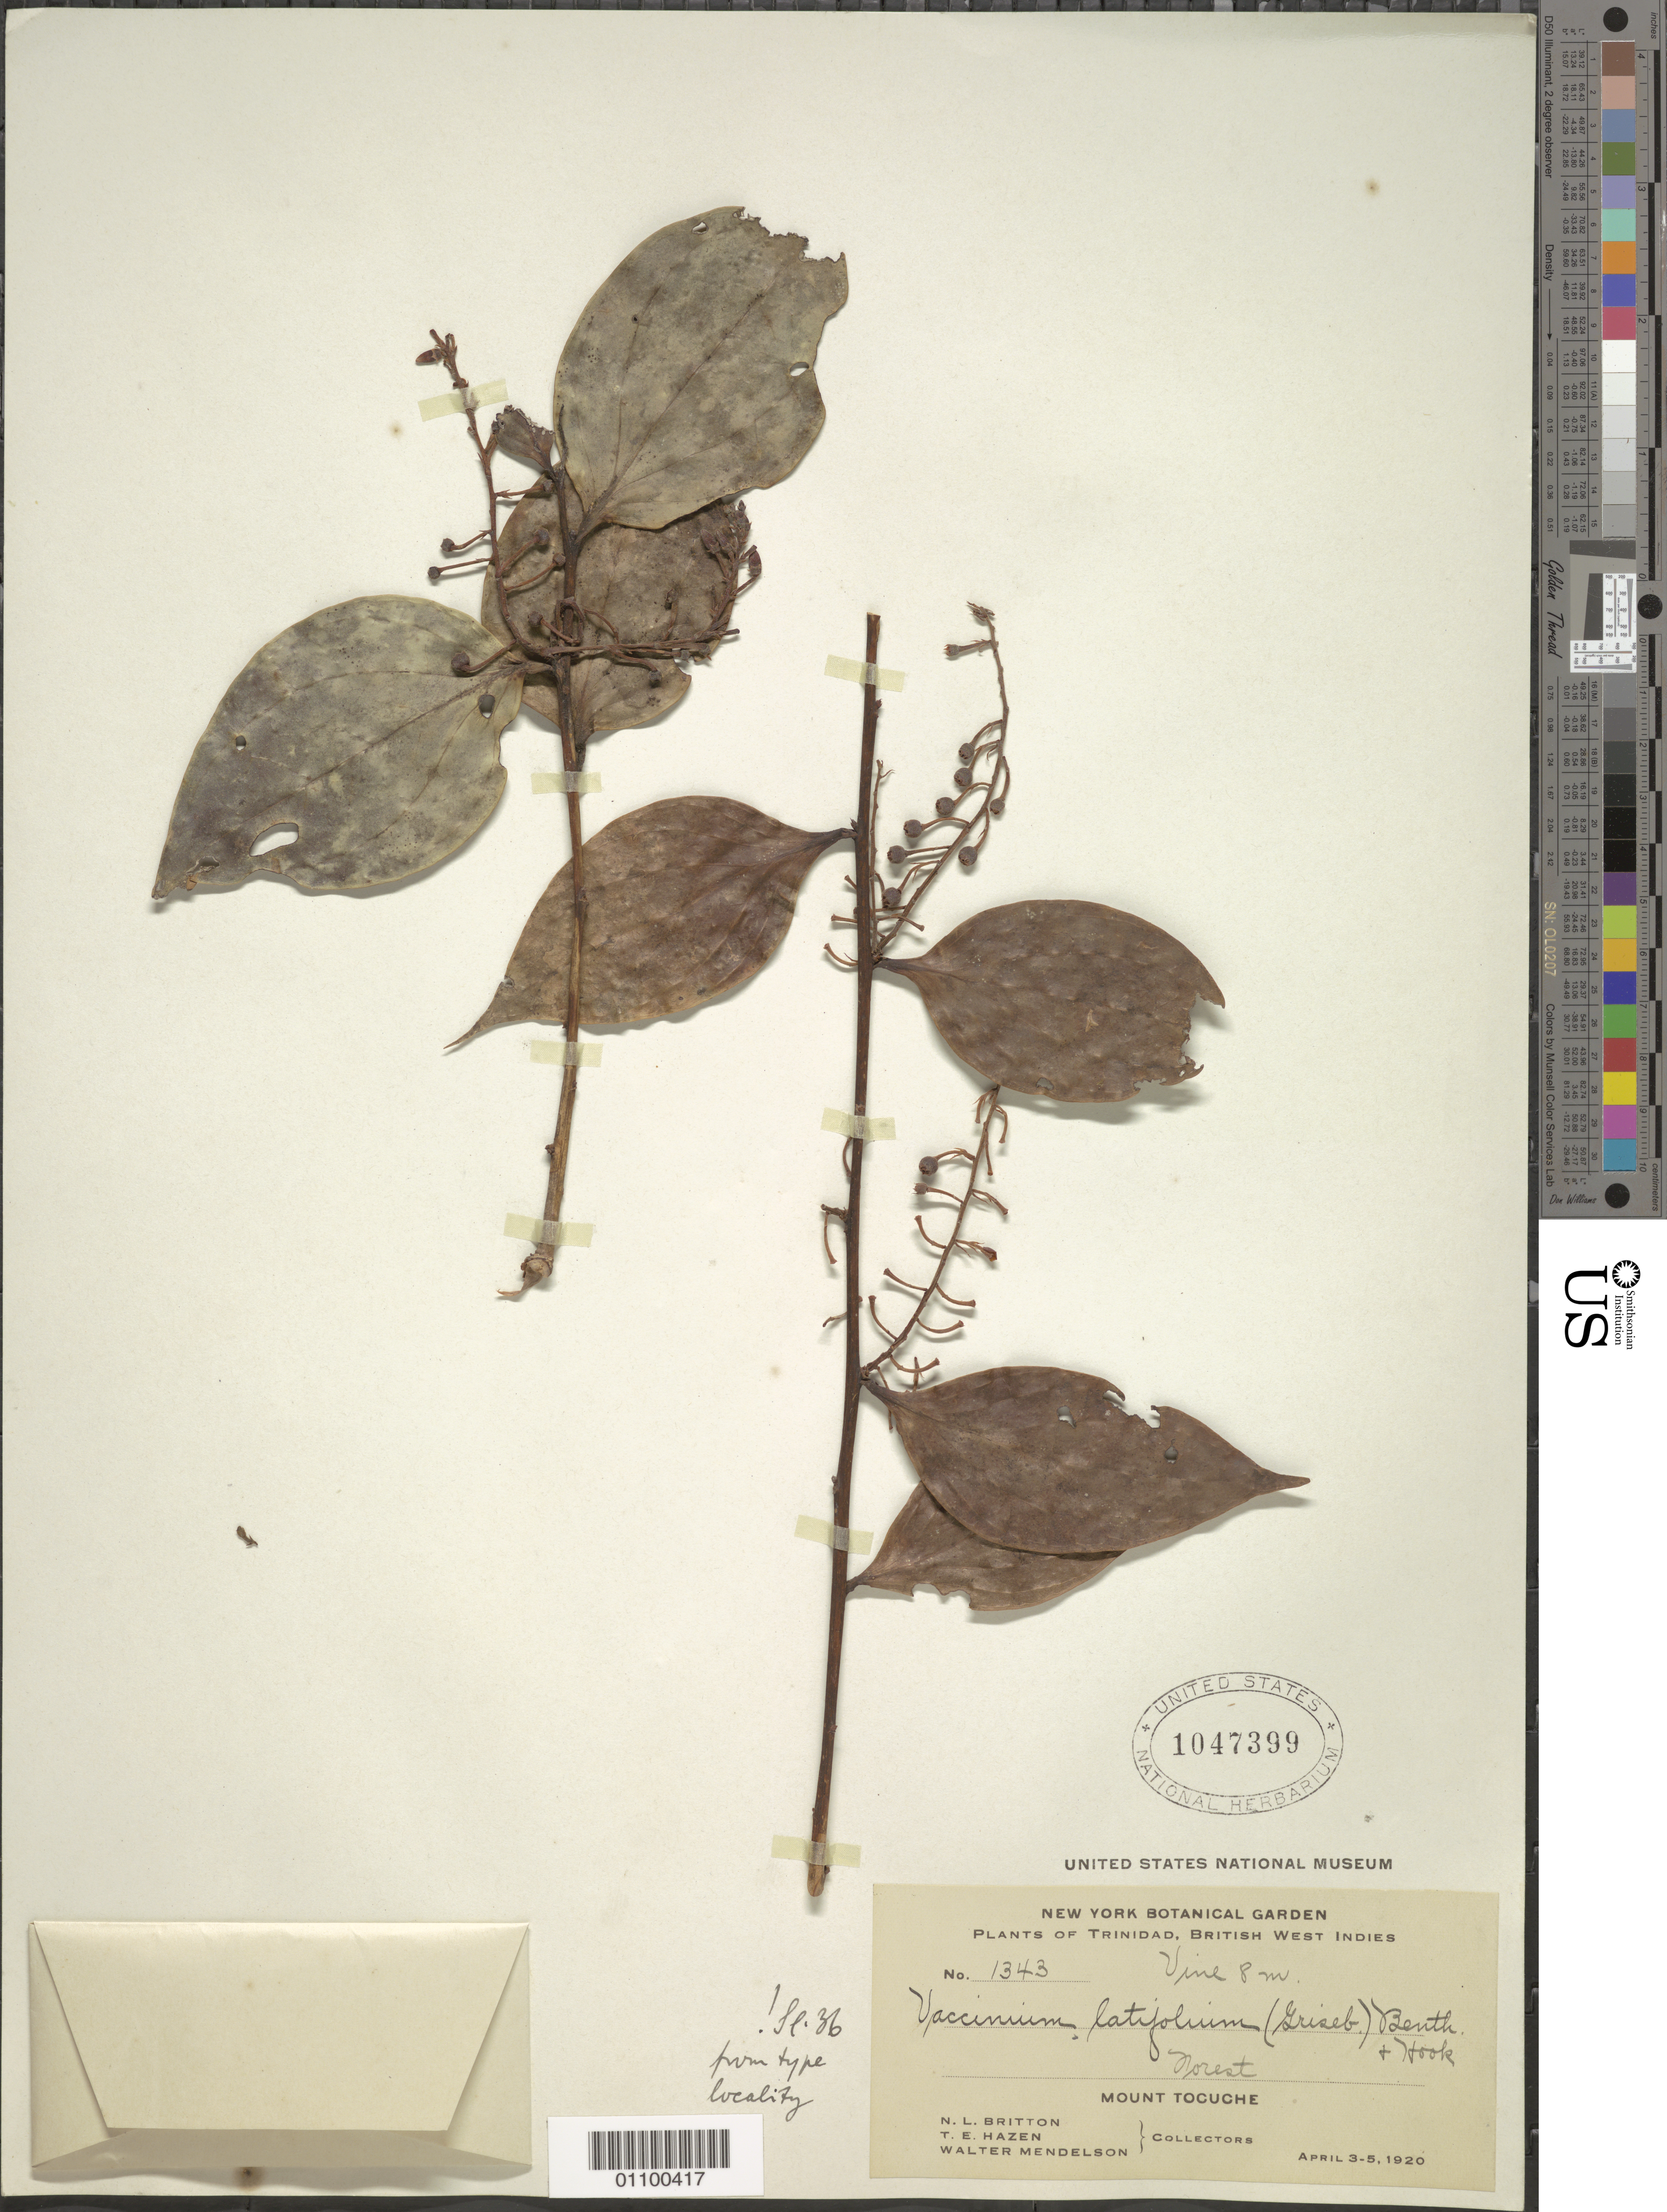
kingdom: Plantae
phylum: Tracheophyta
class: Magnoliopsida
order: Ericales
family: Ericaceae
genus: Vaccinium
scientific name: Vaccinium latifolium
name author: Benth. & Hook. f.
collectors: N. Britton, T. E. Hazen & W. Mendelson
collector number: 1343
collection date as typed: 03 --- 1920 to 05 Apr 1920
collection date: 1920-04-05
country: Trinidad and Tobago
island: Trinidad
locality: Mount Tocuche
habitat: forest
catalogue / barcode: US 1047399